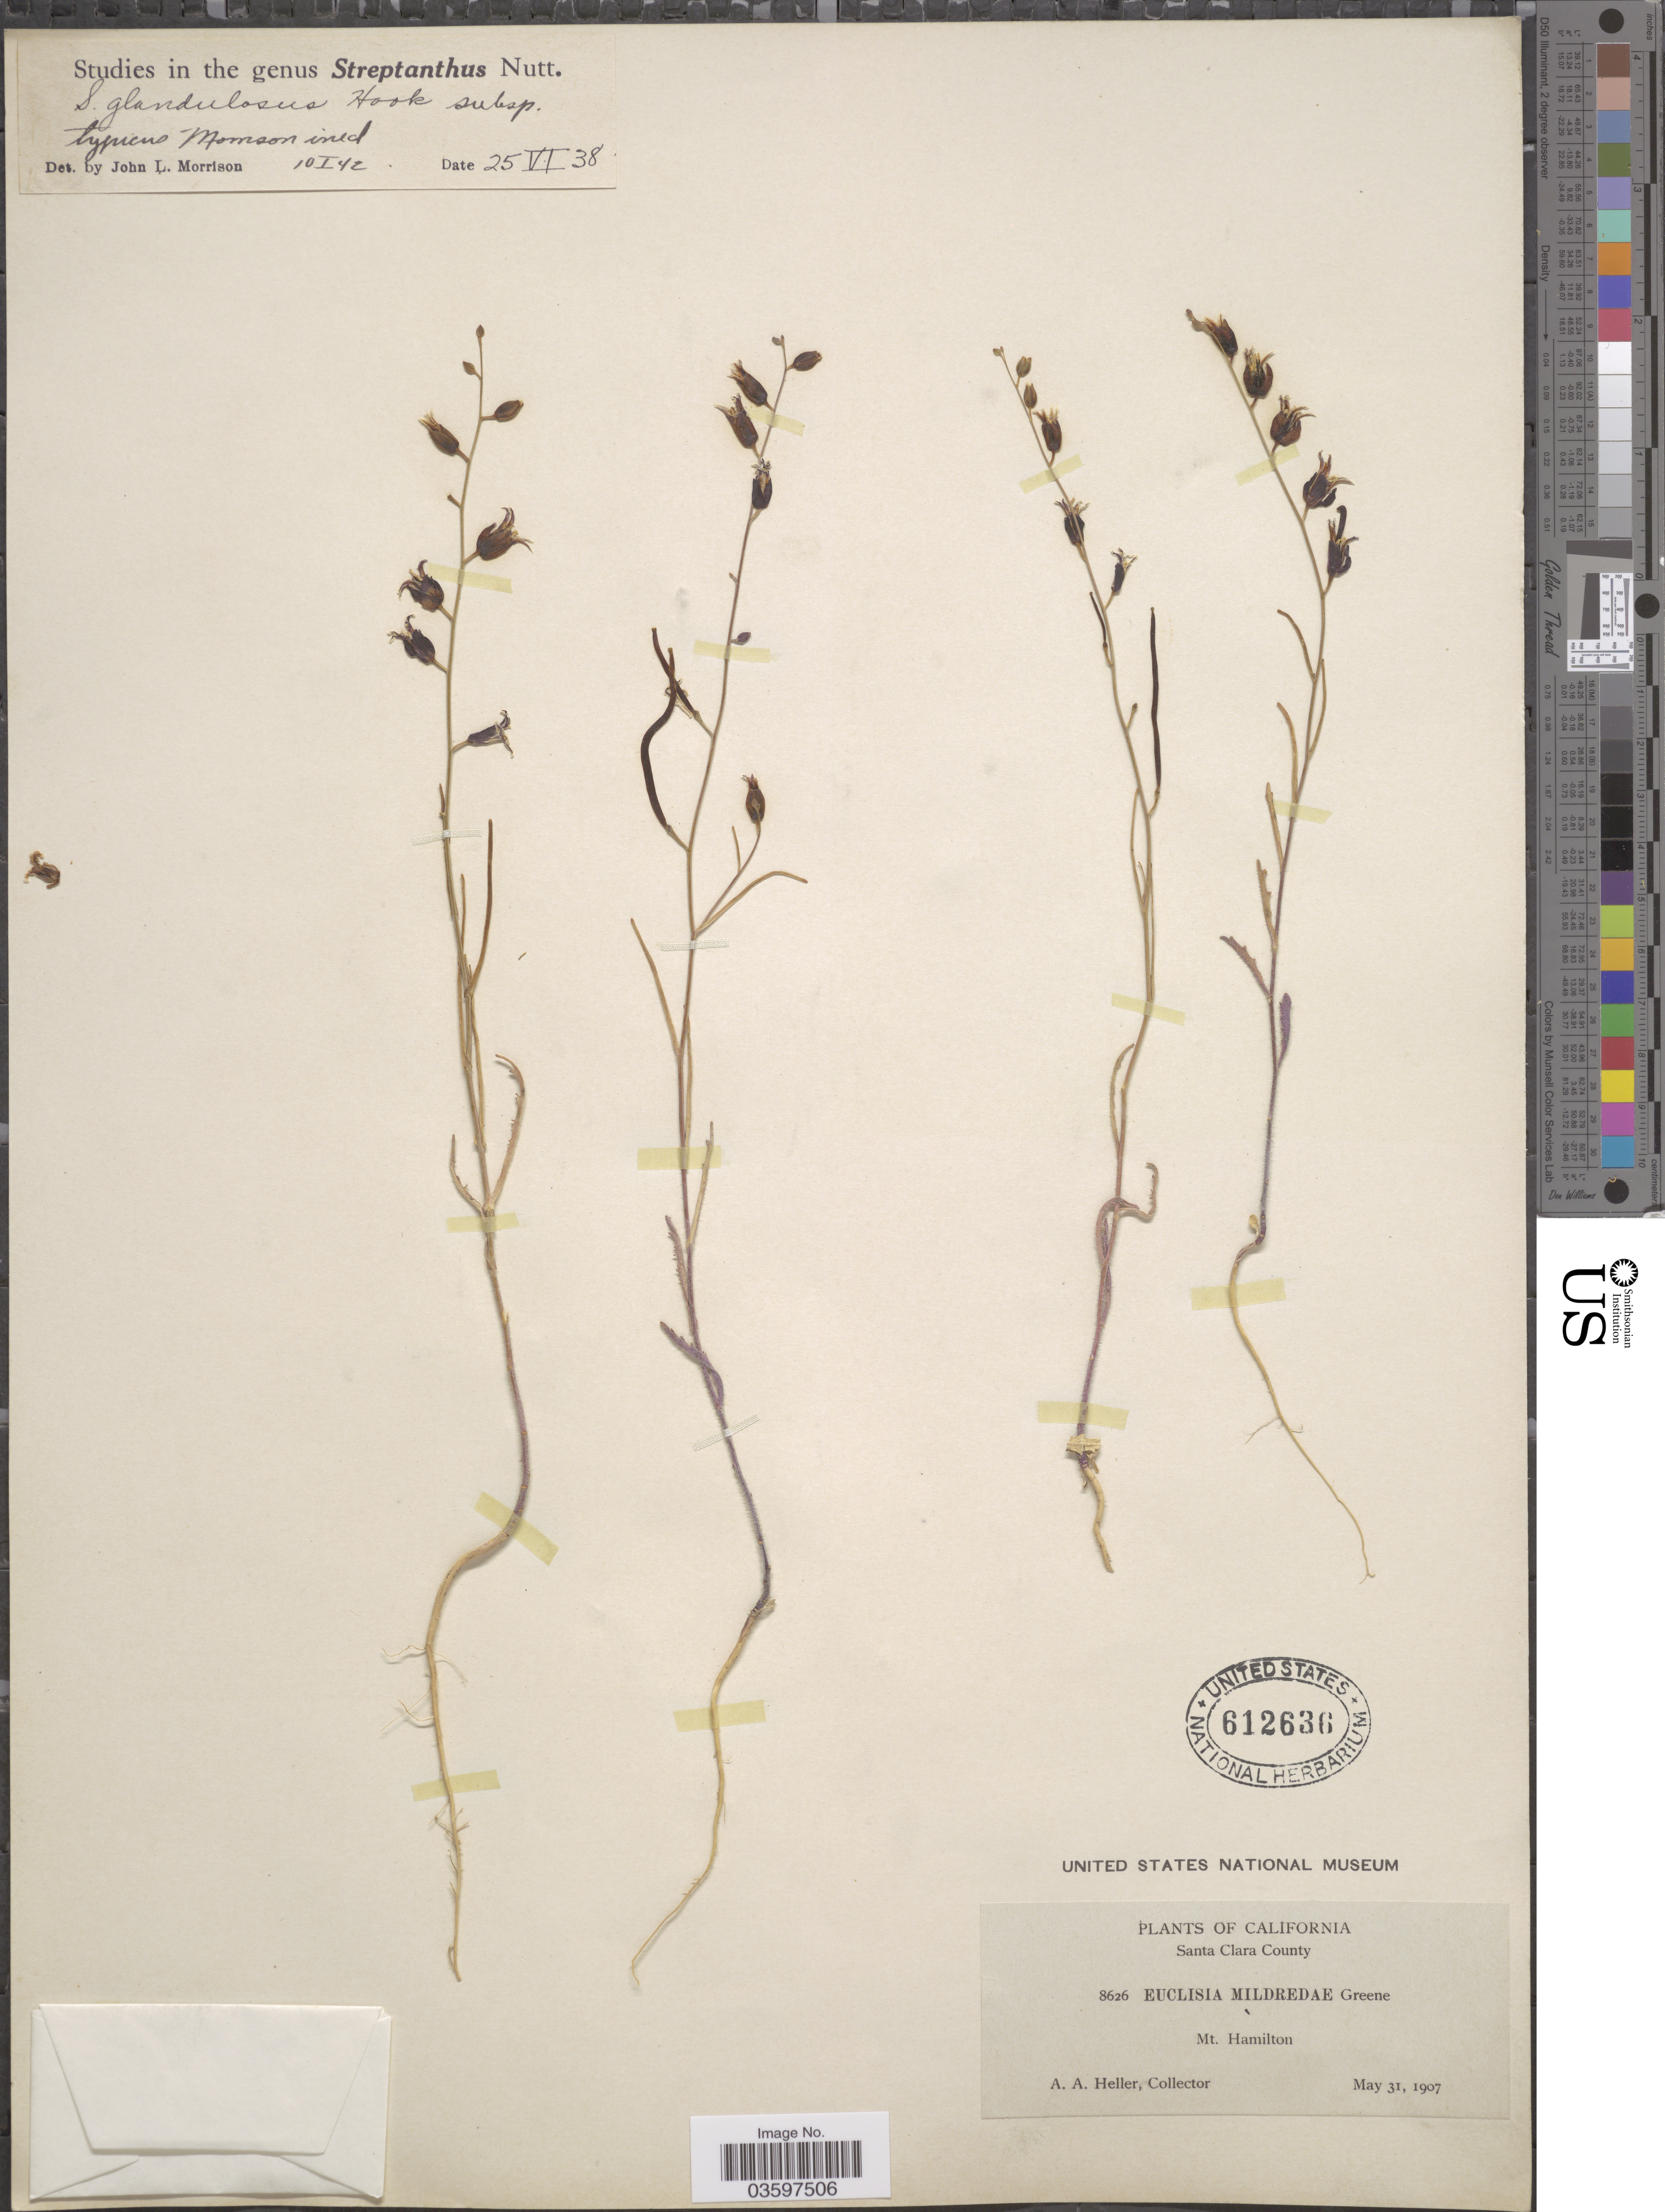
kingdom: Plantae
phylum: Tracheophyta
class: Magnoliopsida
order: Brassicales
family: Brassicaceae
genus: Streptanthus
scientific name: Streptanthus glandulosus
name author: Hook.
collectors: A. A. Heller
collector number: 8626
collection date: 1907-05-31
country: United States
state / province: California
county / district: Santa Clara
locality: Santa Clara County. Mt. Hamilton.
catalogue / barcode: US 612636